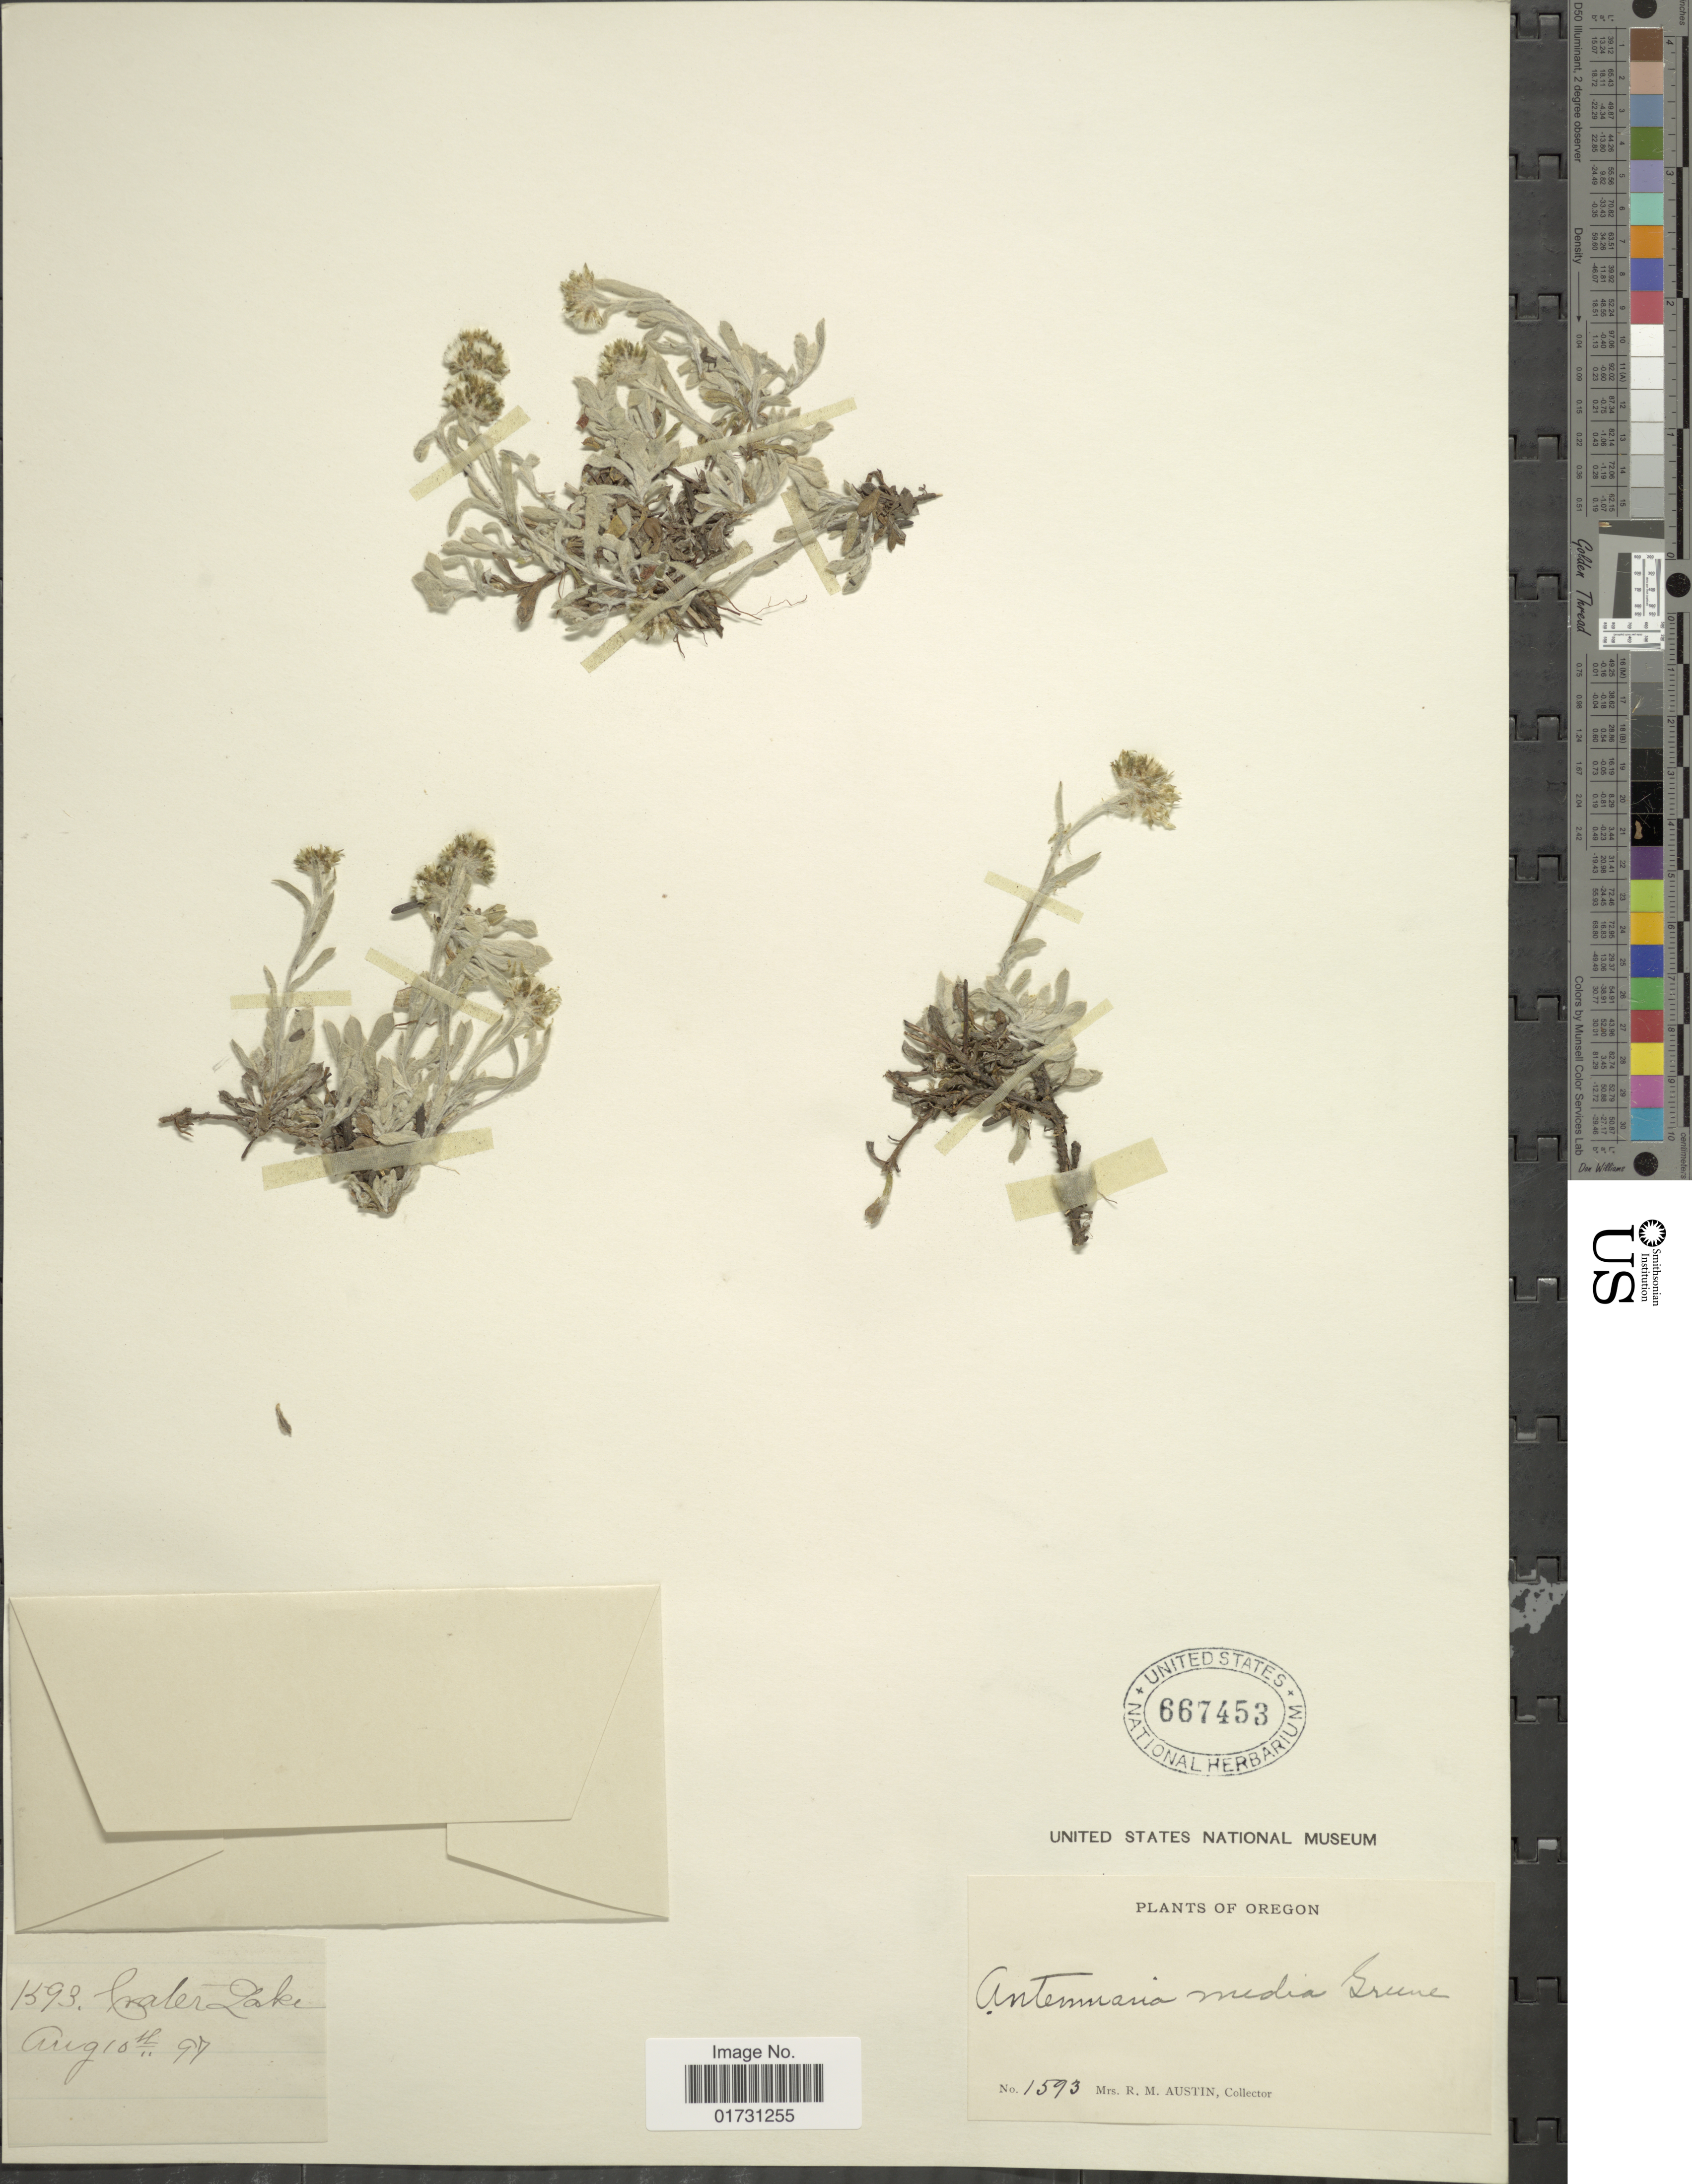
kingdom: Plantae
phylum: Tracheophyta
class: Magnoliopsida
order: Asterales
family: Asteraceae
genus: Antennaria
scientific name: Antennaria media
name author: Greene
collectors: R. Austin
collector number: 1593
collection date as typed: Transcribed d/m/y: 10/8/97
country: United States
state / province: Oregon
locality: Crater Lake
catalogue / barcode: US 667453